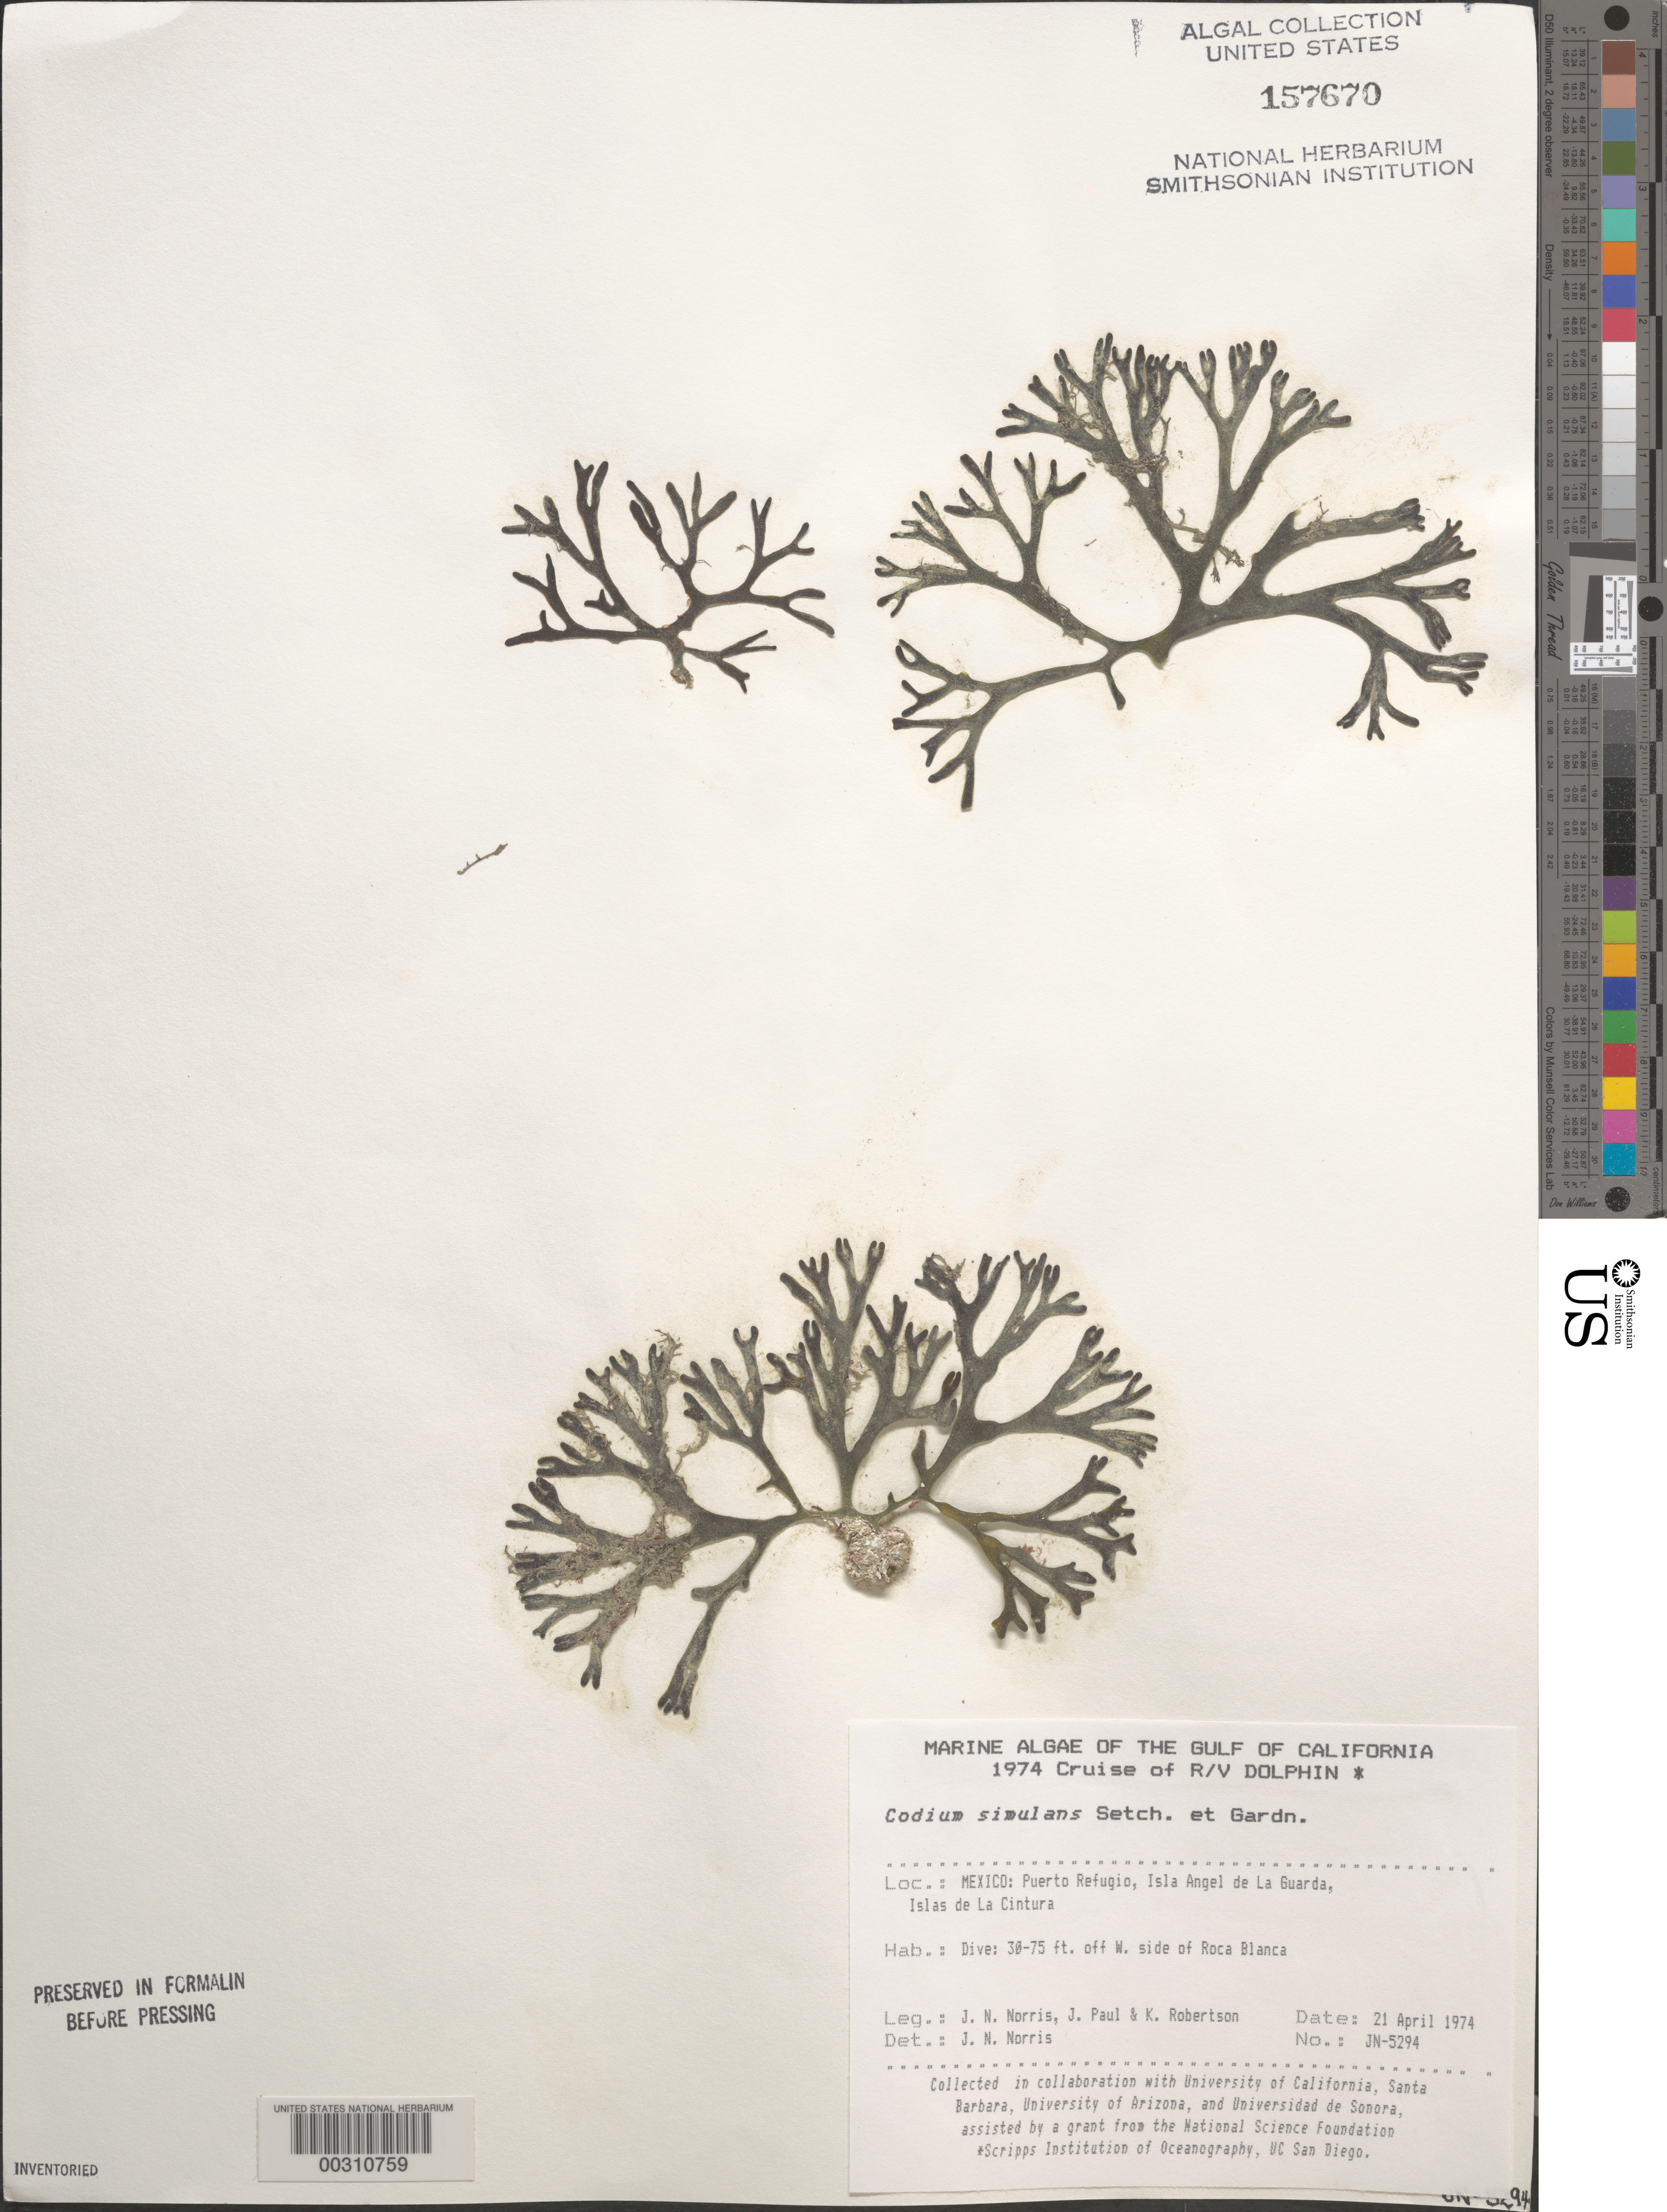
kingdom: Plantae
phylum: Chlorophyta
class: Ulvophyceae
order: Bryopsidales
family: Codiaceae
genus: Codium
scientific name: Codium simulans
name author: Setch. & N.L. Gardner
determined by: Norris, James N.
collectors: J. N. Norris, J. Paul & K. Robertson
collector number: JN-5294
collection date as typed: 21 Apr 1974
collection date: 1974-04-21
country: Mexico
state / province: Baja California Norte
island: Isla Angel de la Guarda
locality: Puerto Refugio, off Roca Blanca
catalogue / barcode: US 157670